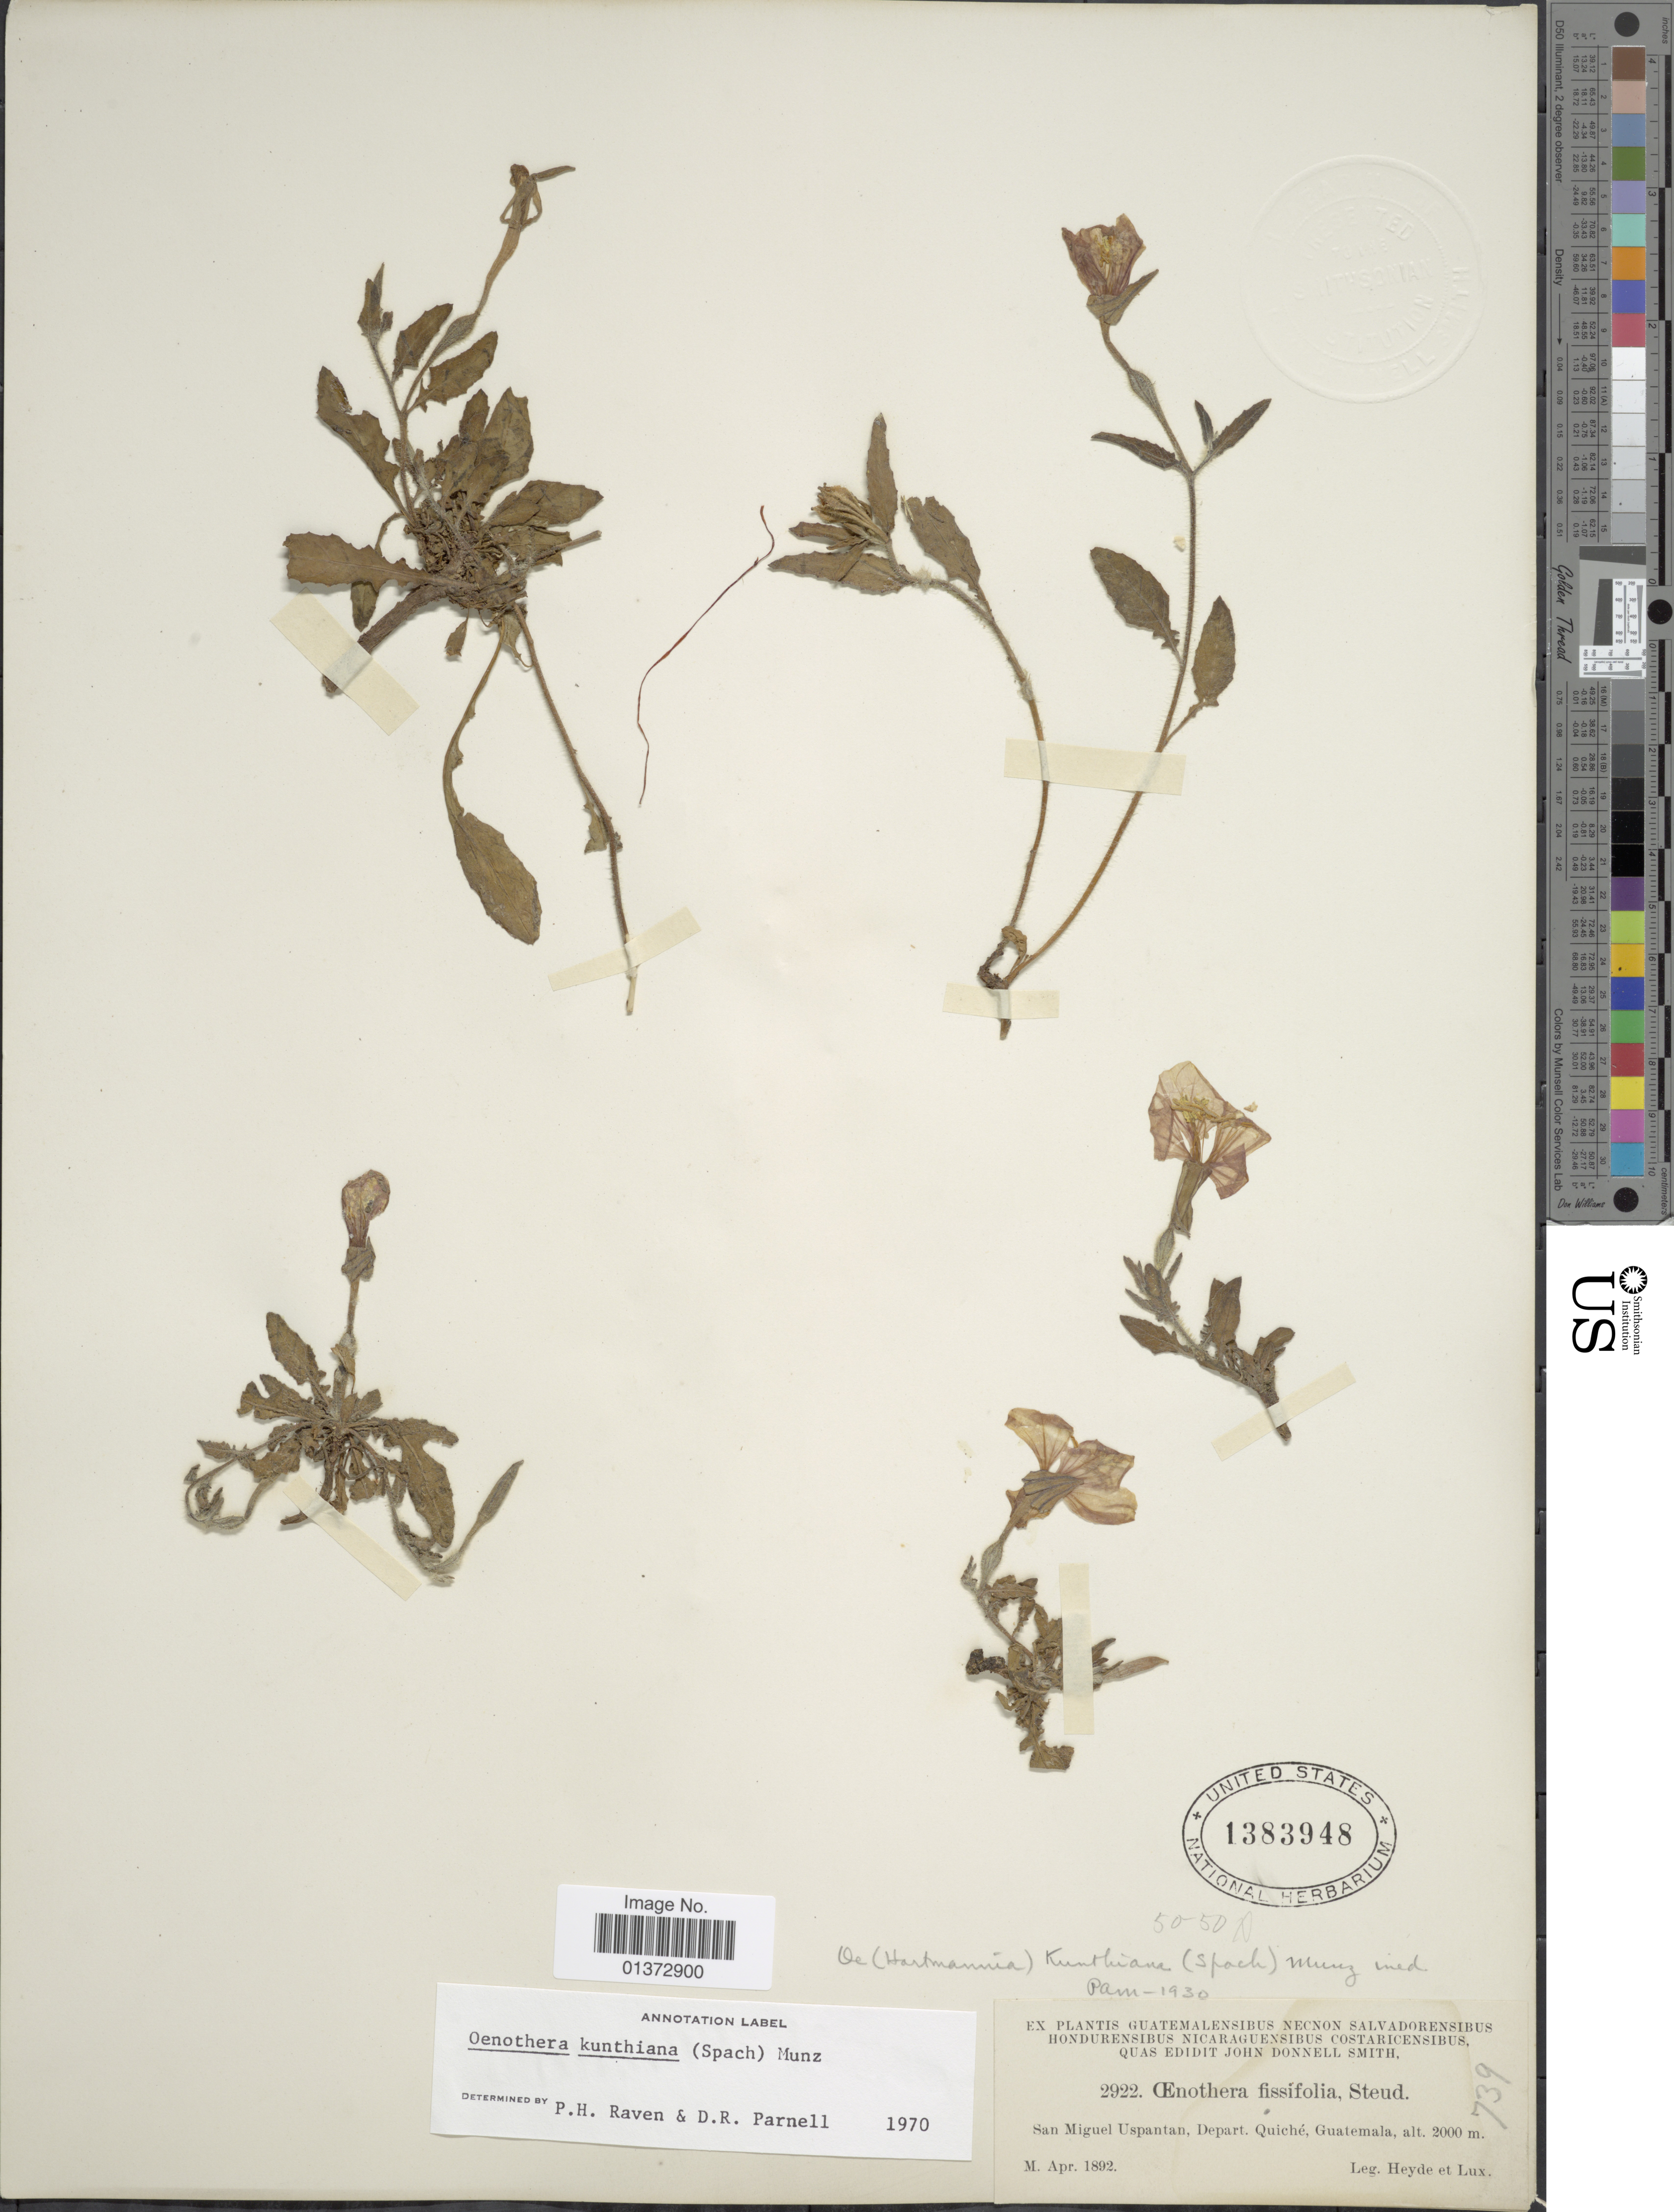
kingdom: Plantae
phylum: Tracheophyta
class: Magnoliopsida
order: Myrtales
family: Onagraceae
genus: Oenothera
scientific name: Oenothera kunthiana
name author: (Spach) Munz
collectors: Heyde & Lux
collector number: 2922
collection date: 1892-04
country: Guatemala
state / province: El Quiché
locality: San Miguel Uspantan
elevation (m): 2000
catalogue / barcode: US 1383948